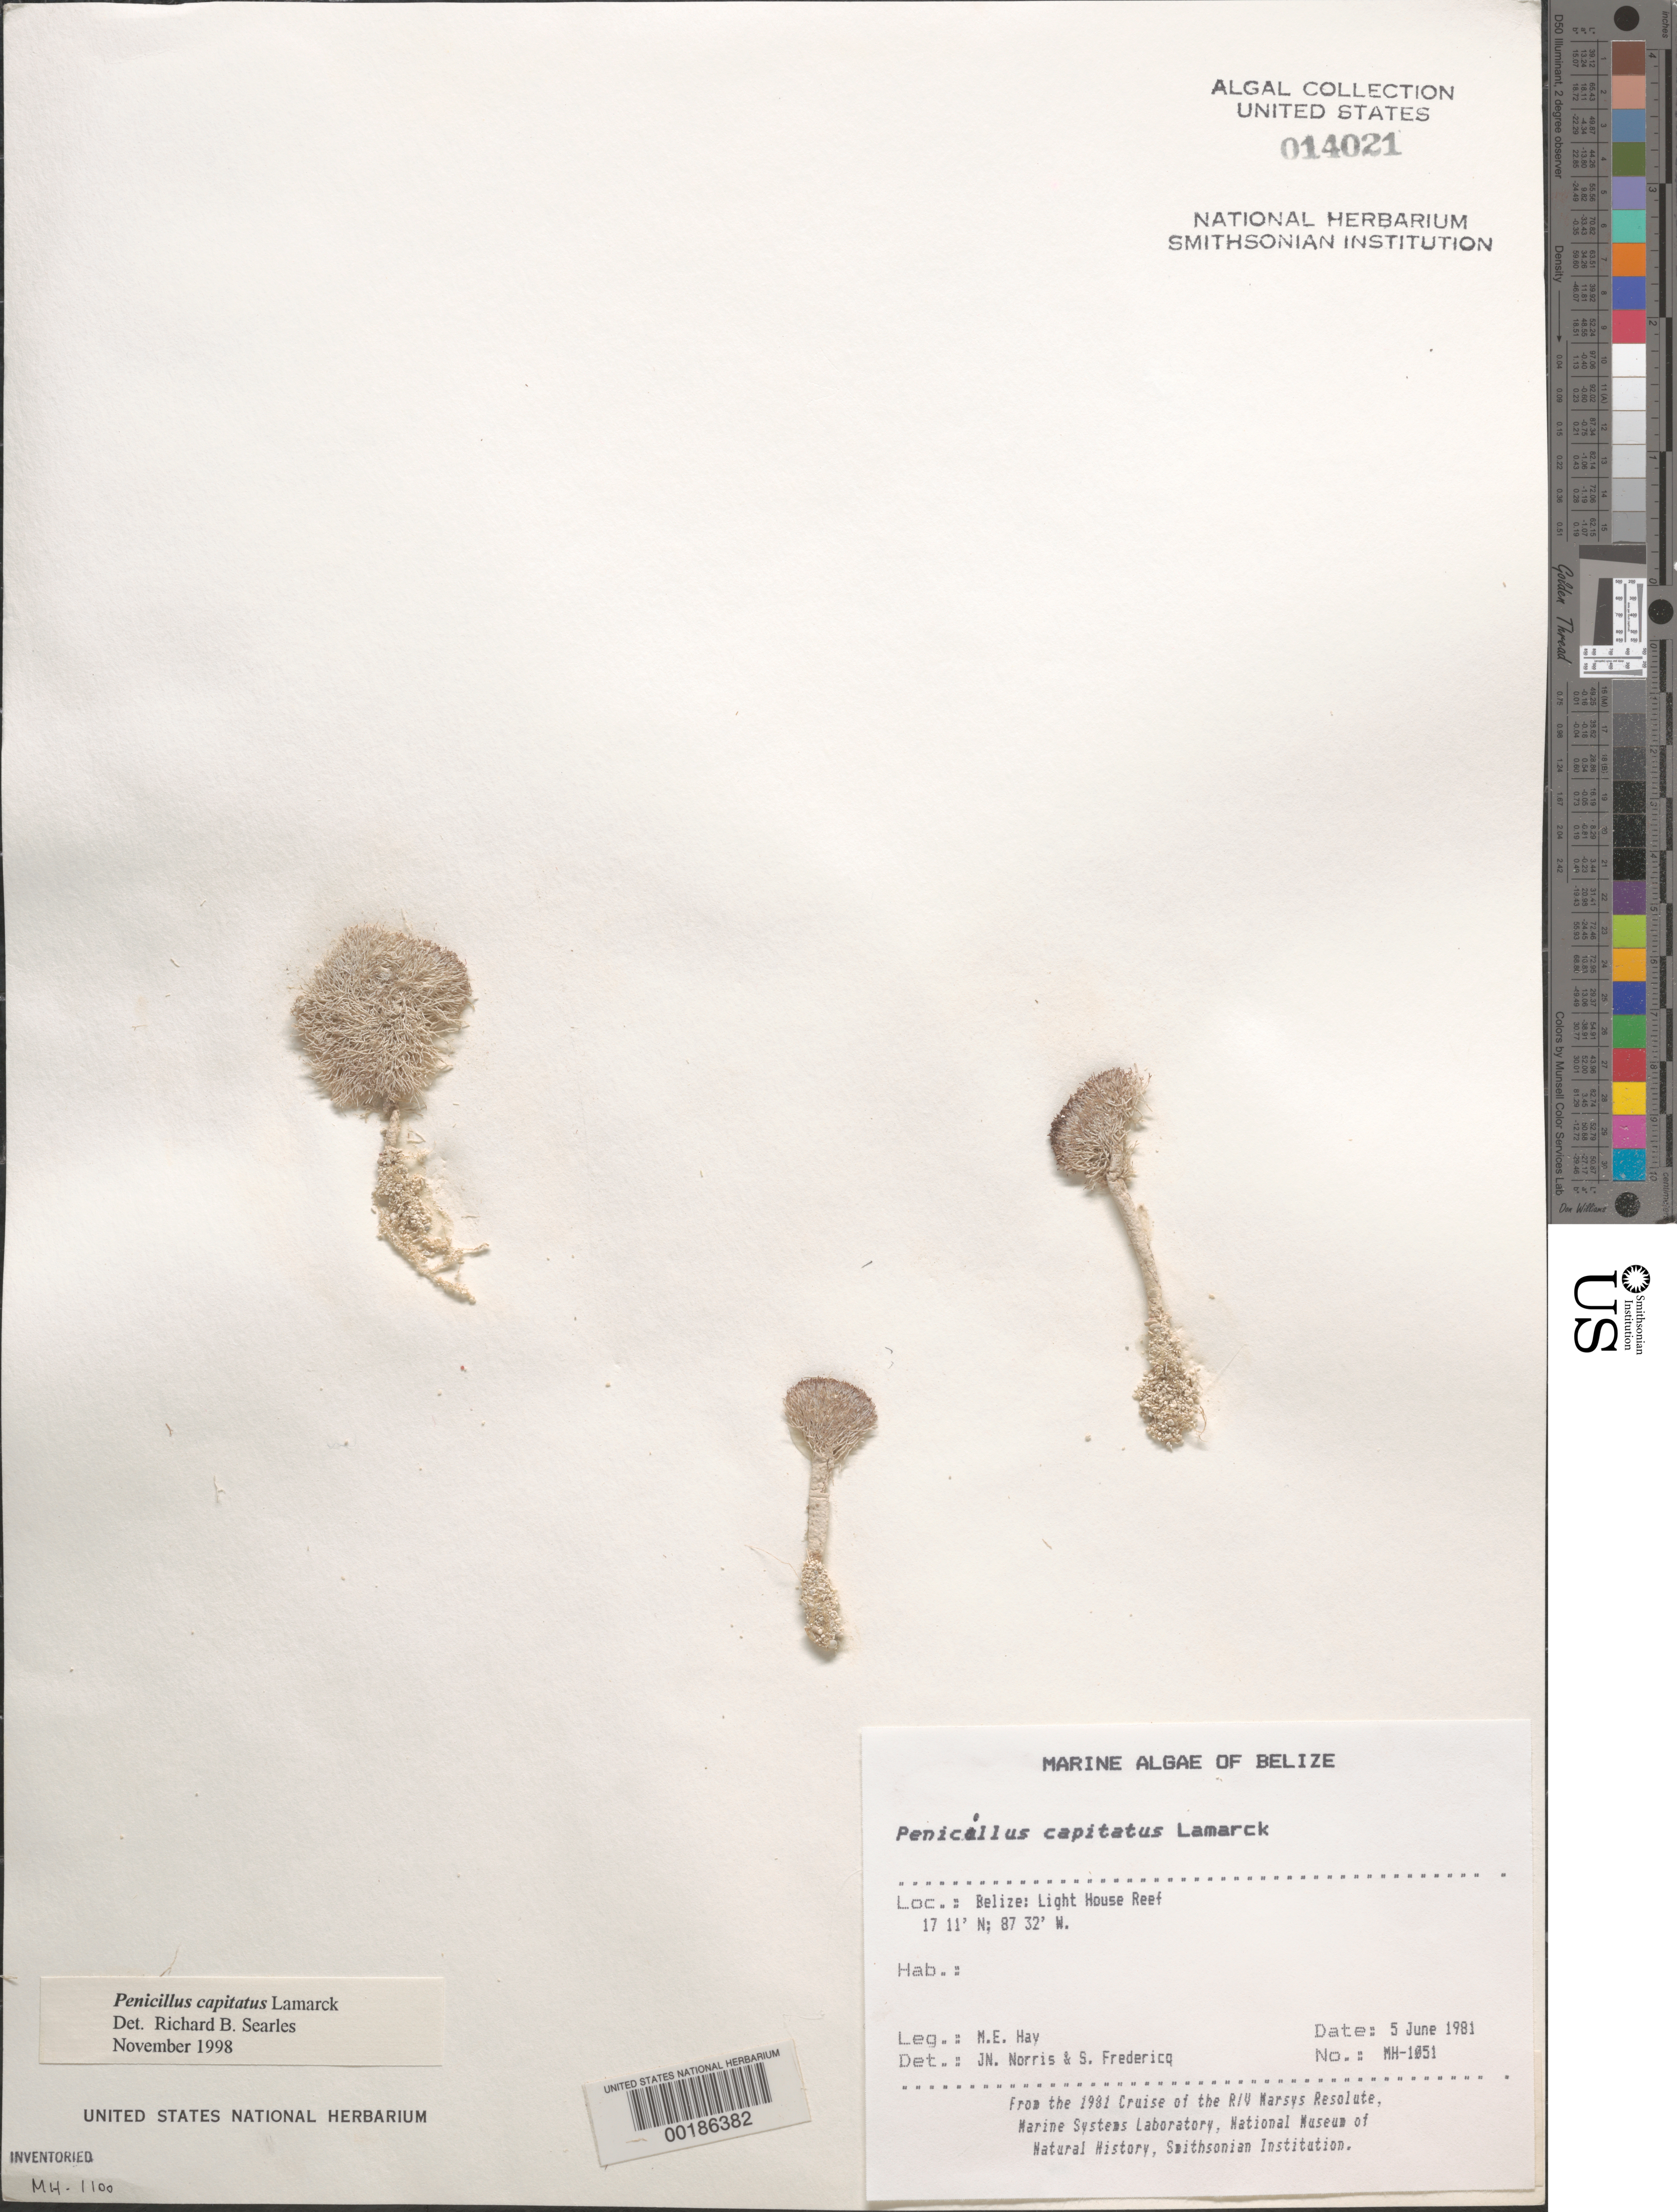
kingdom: Plantae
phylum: Chlorophyta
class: Ulvophyceae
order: Bryopsidales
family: Udoteaceae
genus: Penicillus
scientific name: Penicillus capitatus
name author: Lam.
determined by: Norris, J. N.; Fredericq, S.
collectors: M. E. Hay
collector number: MEH-1051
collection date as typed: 05 Jun 1981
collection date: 1981-06-05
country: Belize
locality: Lighthouse reef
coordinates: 17 11'N, 87 32'W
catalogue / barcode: US 14021